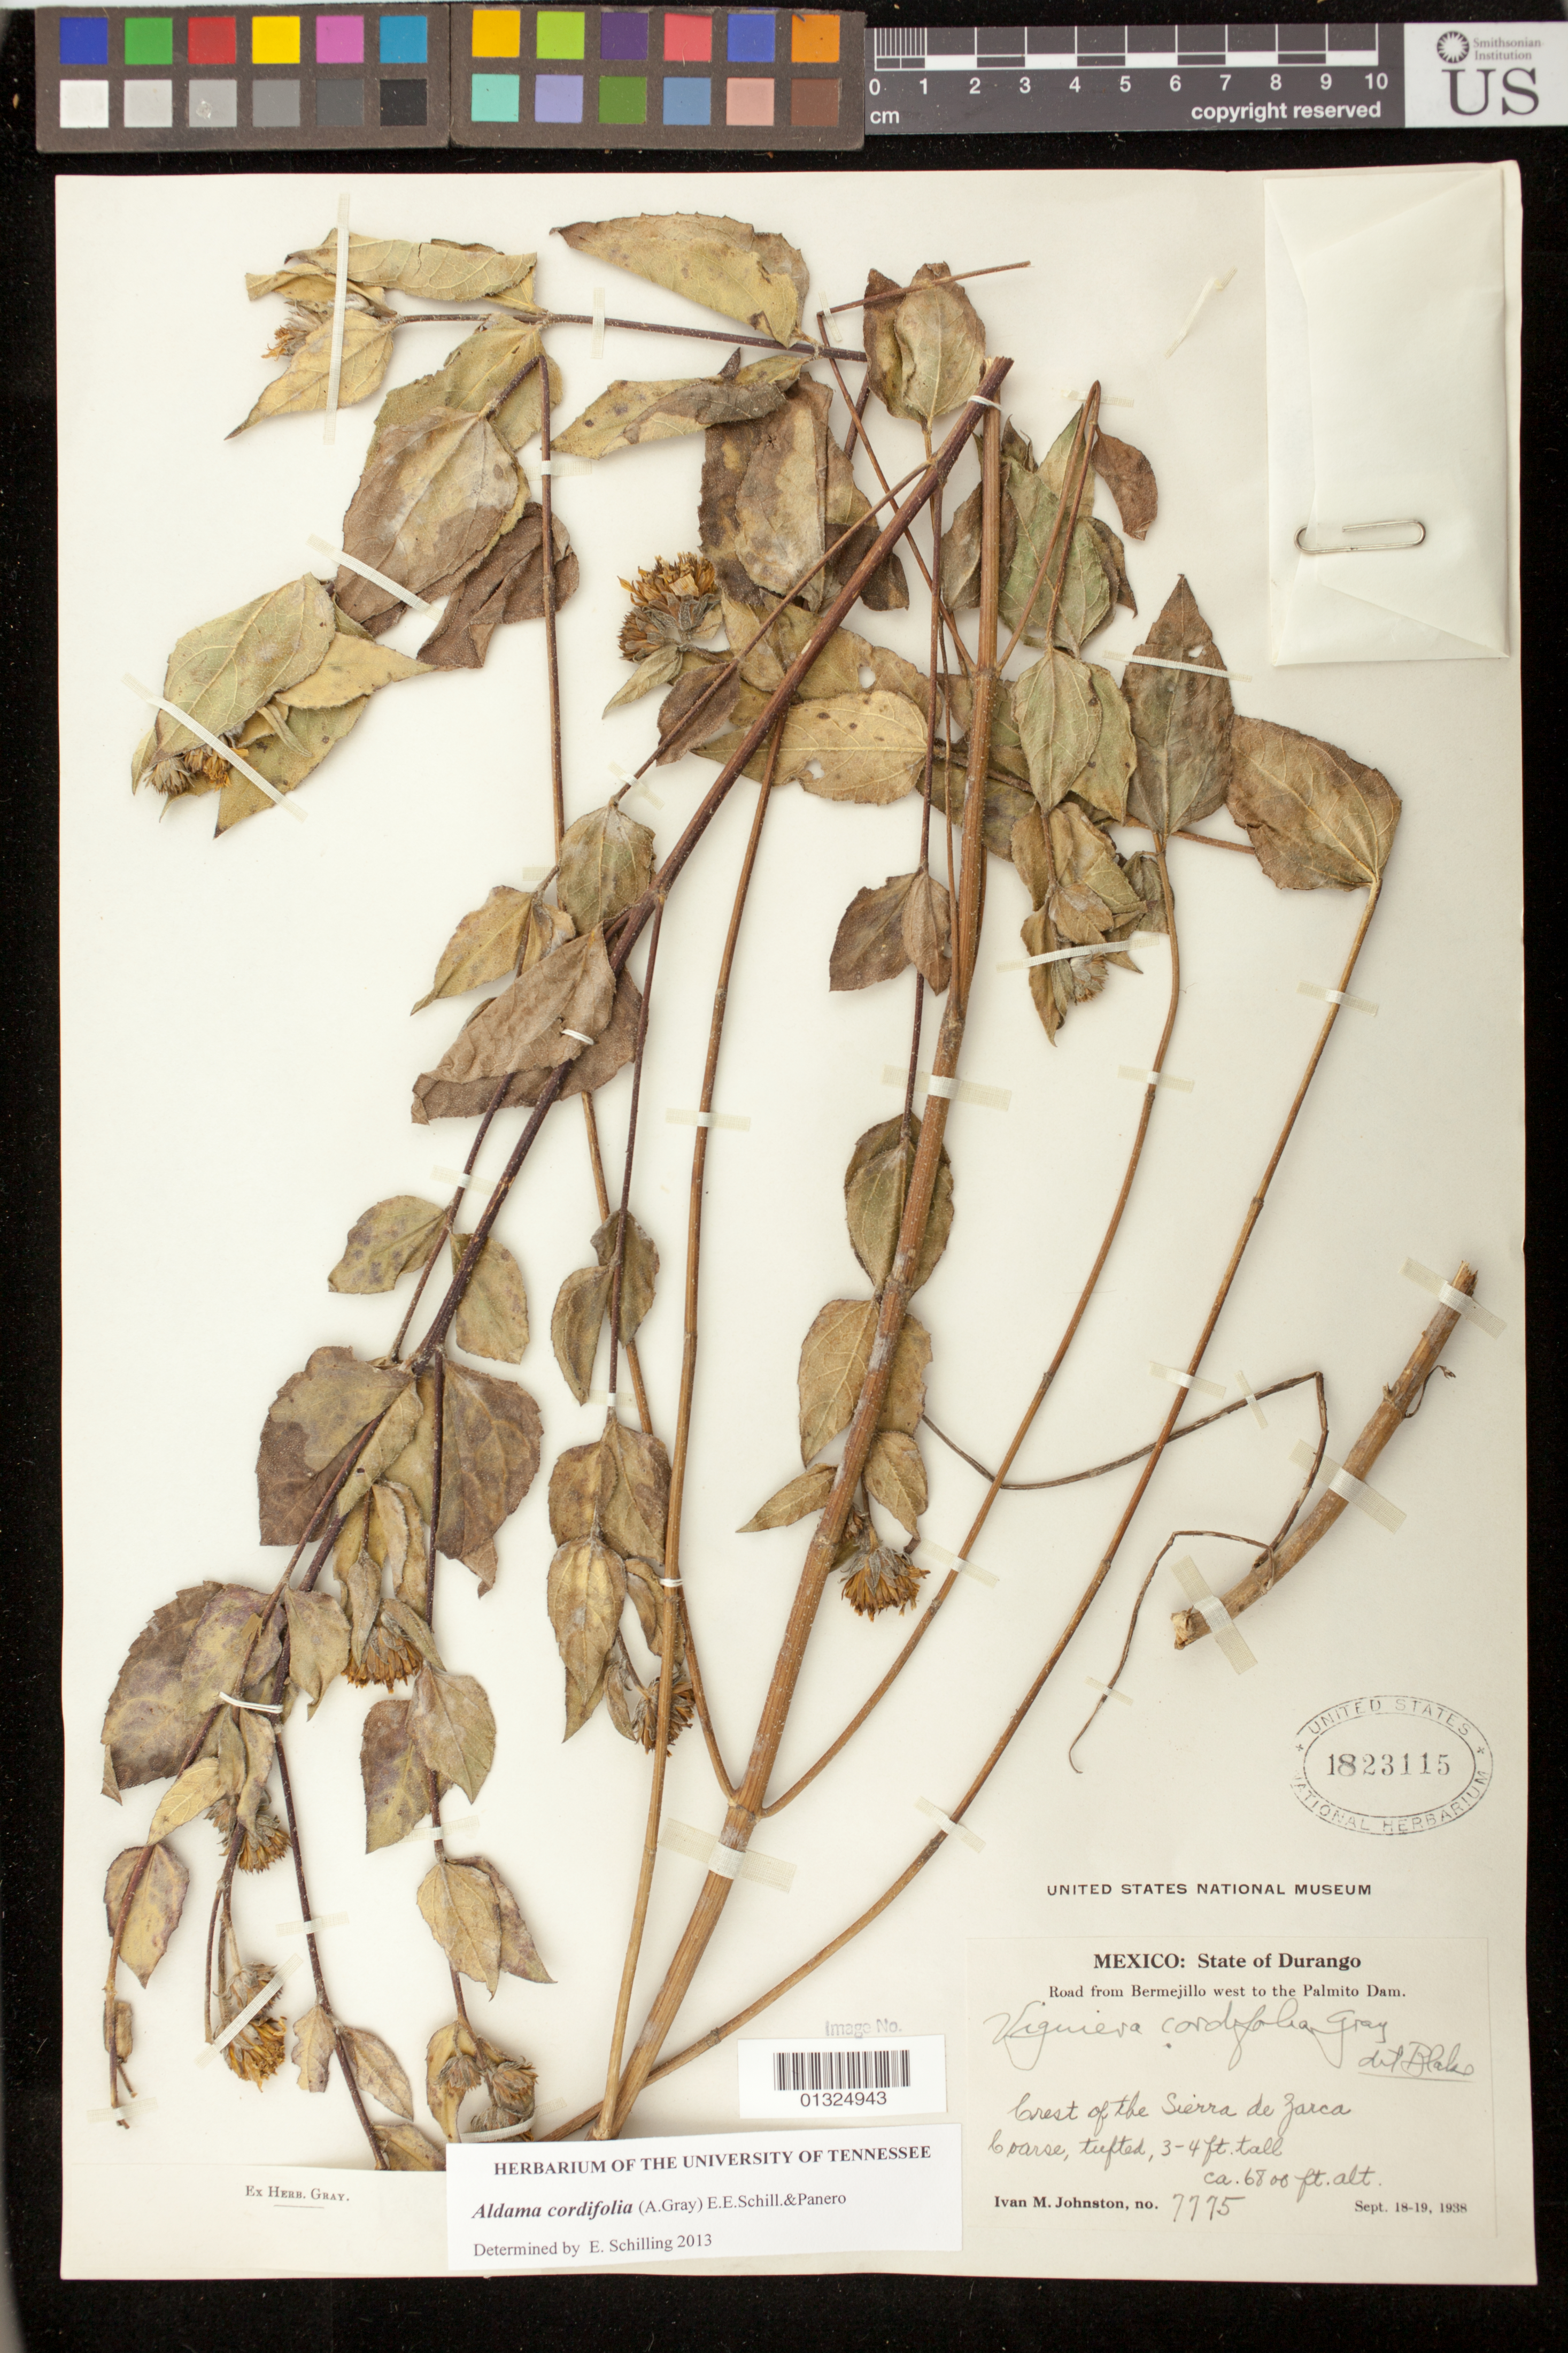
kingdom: Plantae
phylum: Tracheophyta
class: Magnoliopsida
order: Asterales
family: Asteraceae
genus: Aldama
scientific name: Aldama cordifolia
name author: (A. Gray) E.E. Schill. & Panero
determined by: Schilling, E. E.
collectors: I.M. Johnston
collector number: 7775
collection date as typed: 18 Sep 1938 to 19 Sep 1938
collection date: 1938-09-18/1938-09-19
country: Mexico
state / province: Durango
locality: Crest of the Sierra de Zarca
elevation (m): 2073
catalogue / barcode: US 1823115